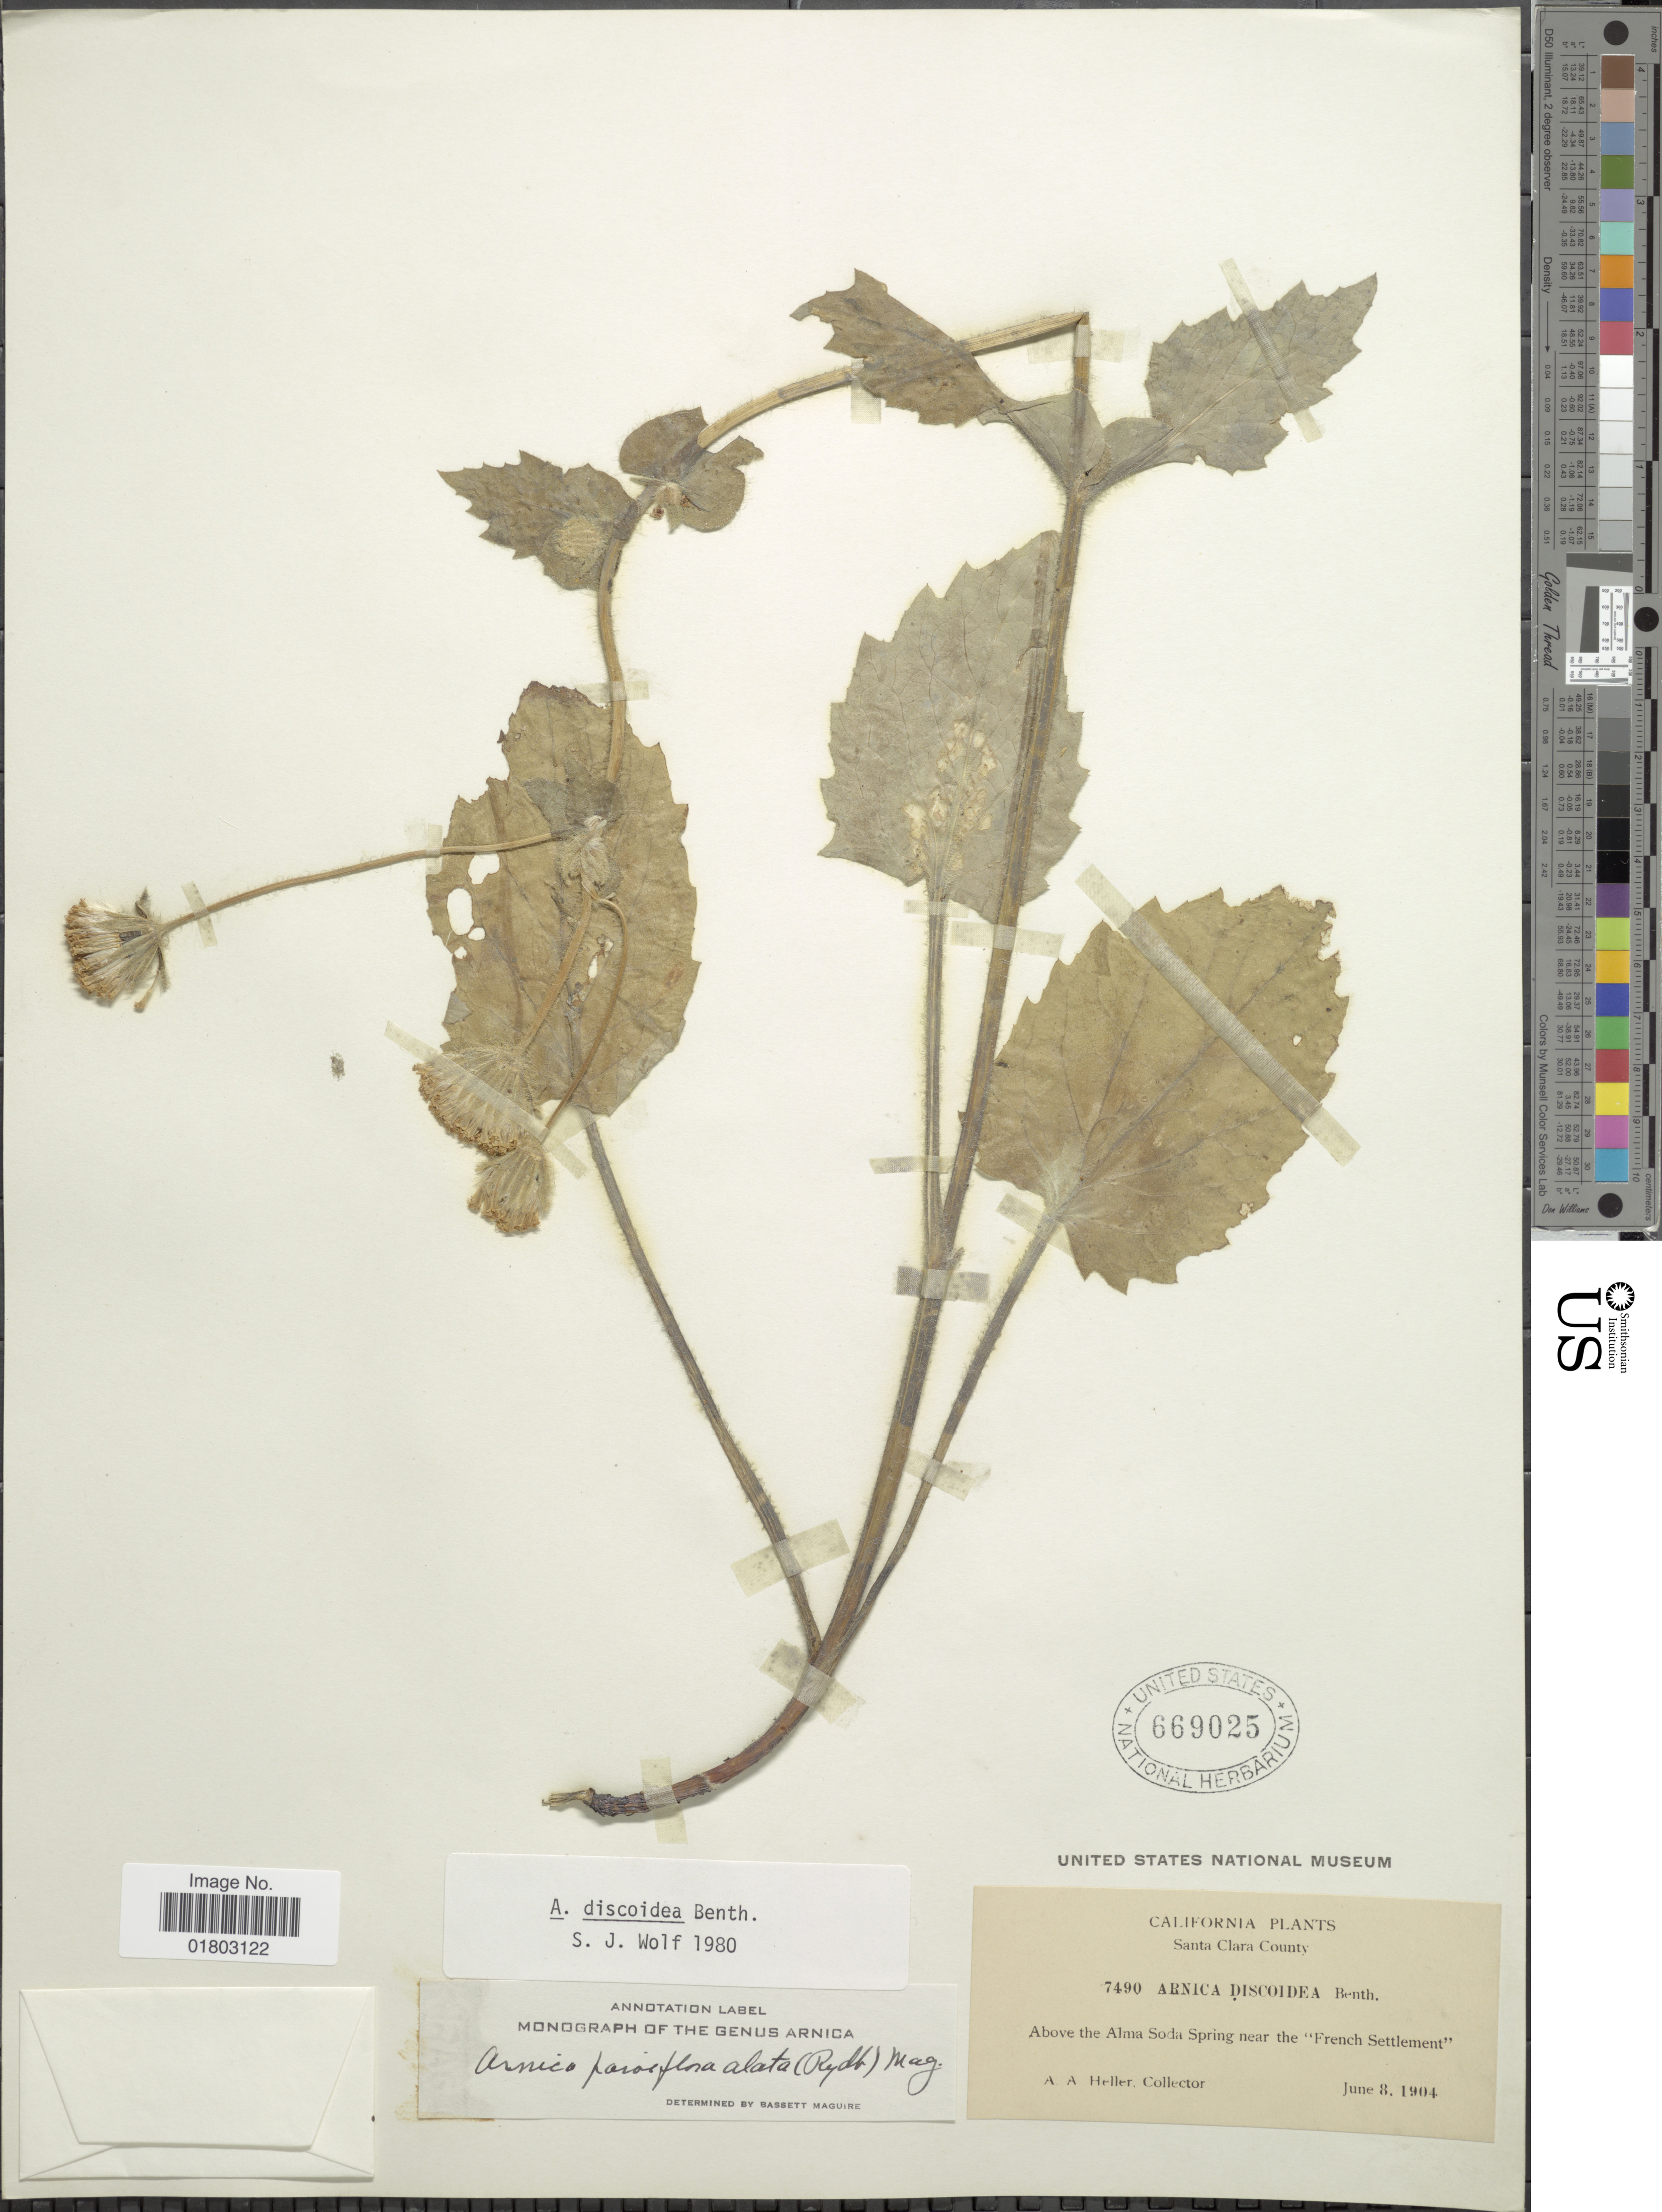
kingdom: Plantae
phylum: Tracheophyta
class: Magnoliopsida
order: Asterales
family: Asteraceae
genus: Arnica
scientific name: Arnica discoidea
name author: Benth.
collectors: A. A. Heller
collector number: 7490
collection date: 1904-06-08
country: United States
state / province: California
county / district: Santa Clara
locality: Santa Clara County, Above the Alma Soda Spring near the 'French Settlement'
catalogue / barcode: US 669025